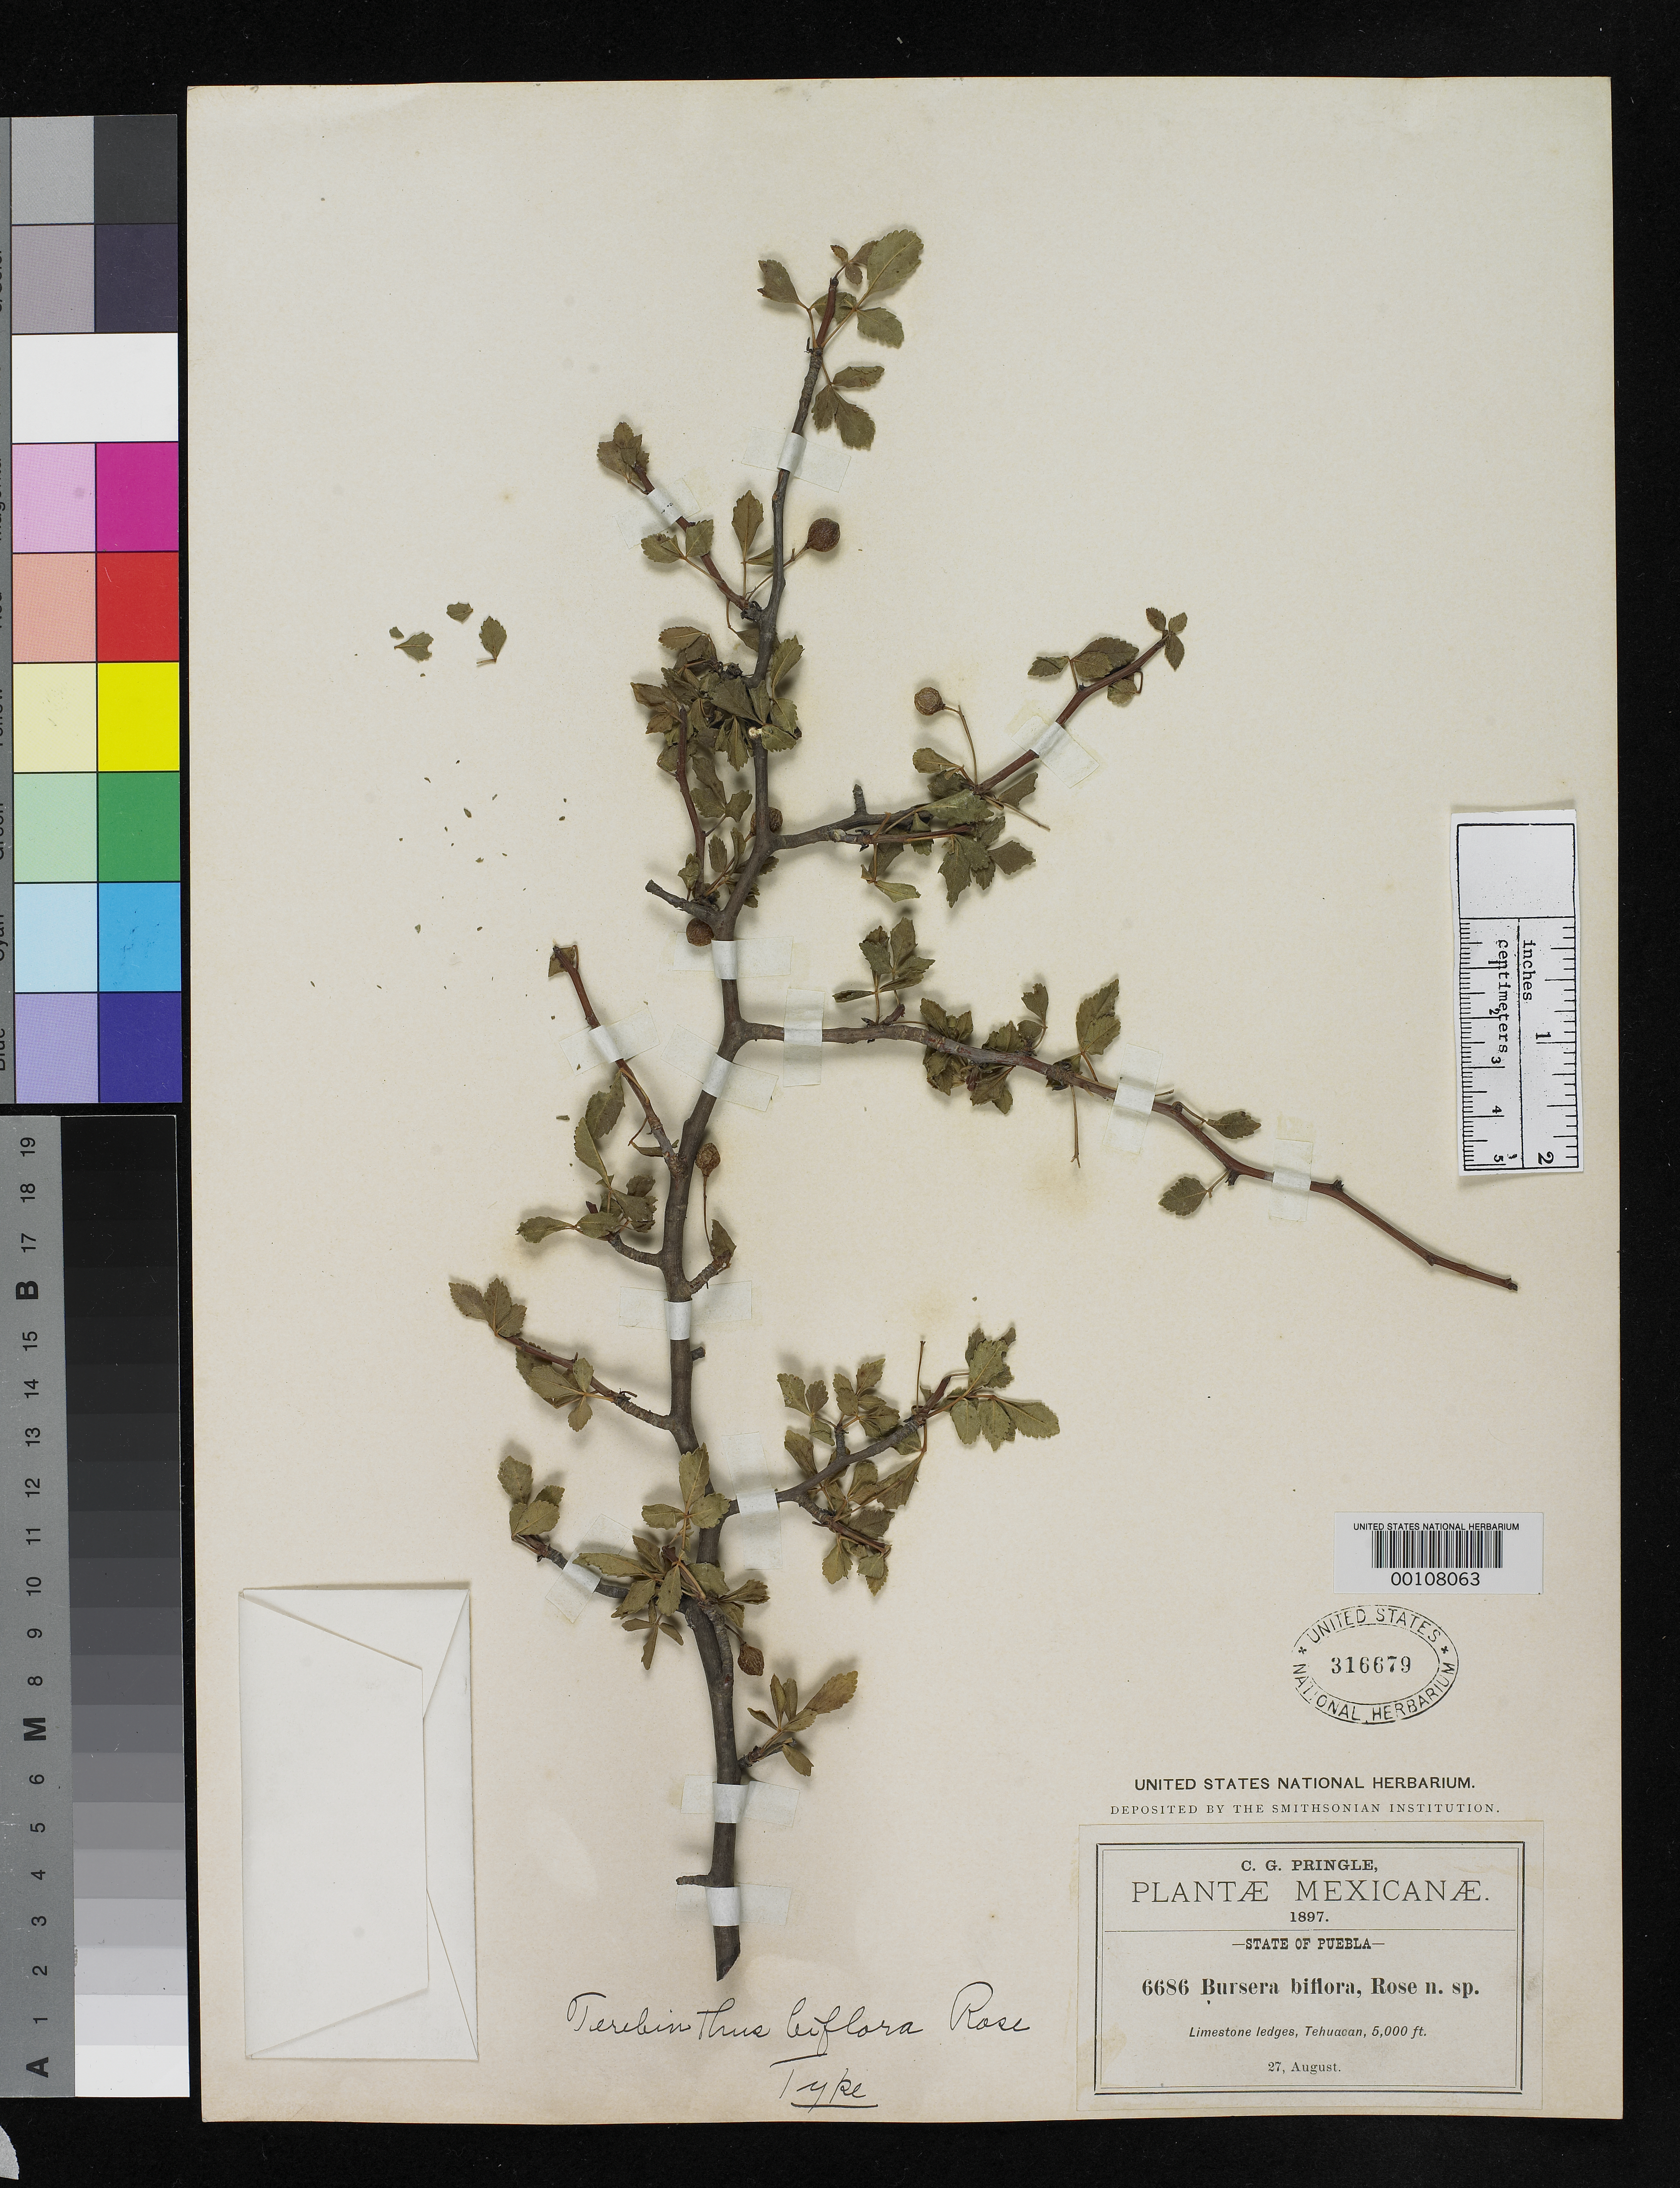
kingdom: Plantae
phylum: Tracheophyta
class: Magnoliopsida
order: Sapindales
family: Burseraceae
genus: Terebinthus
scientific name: Terebinthus biflora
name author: Rose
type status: Holotype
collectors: C. G. Pringle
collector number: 6686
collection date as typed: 27 Aug 1897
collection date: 1897-08-27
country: Mexico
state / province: Puebla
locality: On limestone ledges near Tehuacan; alt. 5000 ft.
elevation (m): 1524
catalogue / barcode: US 316679